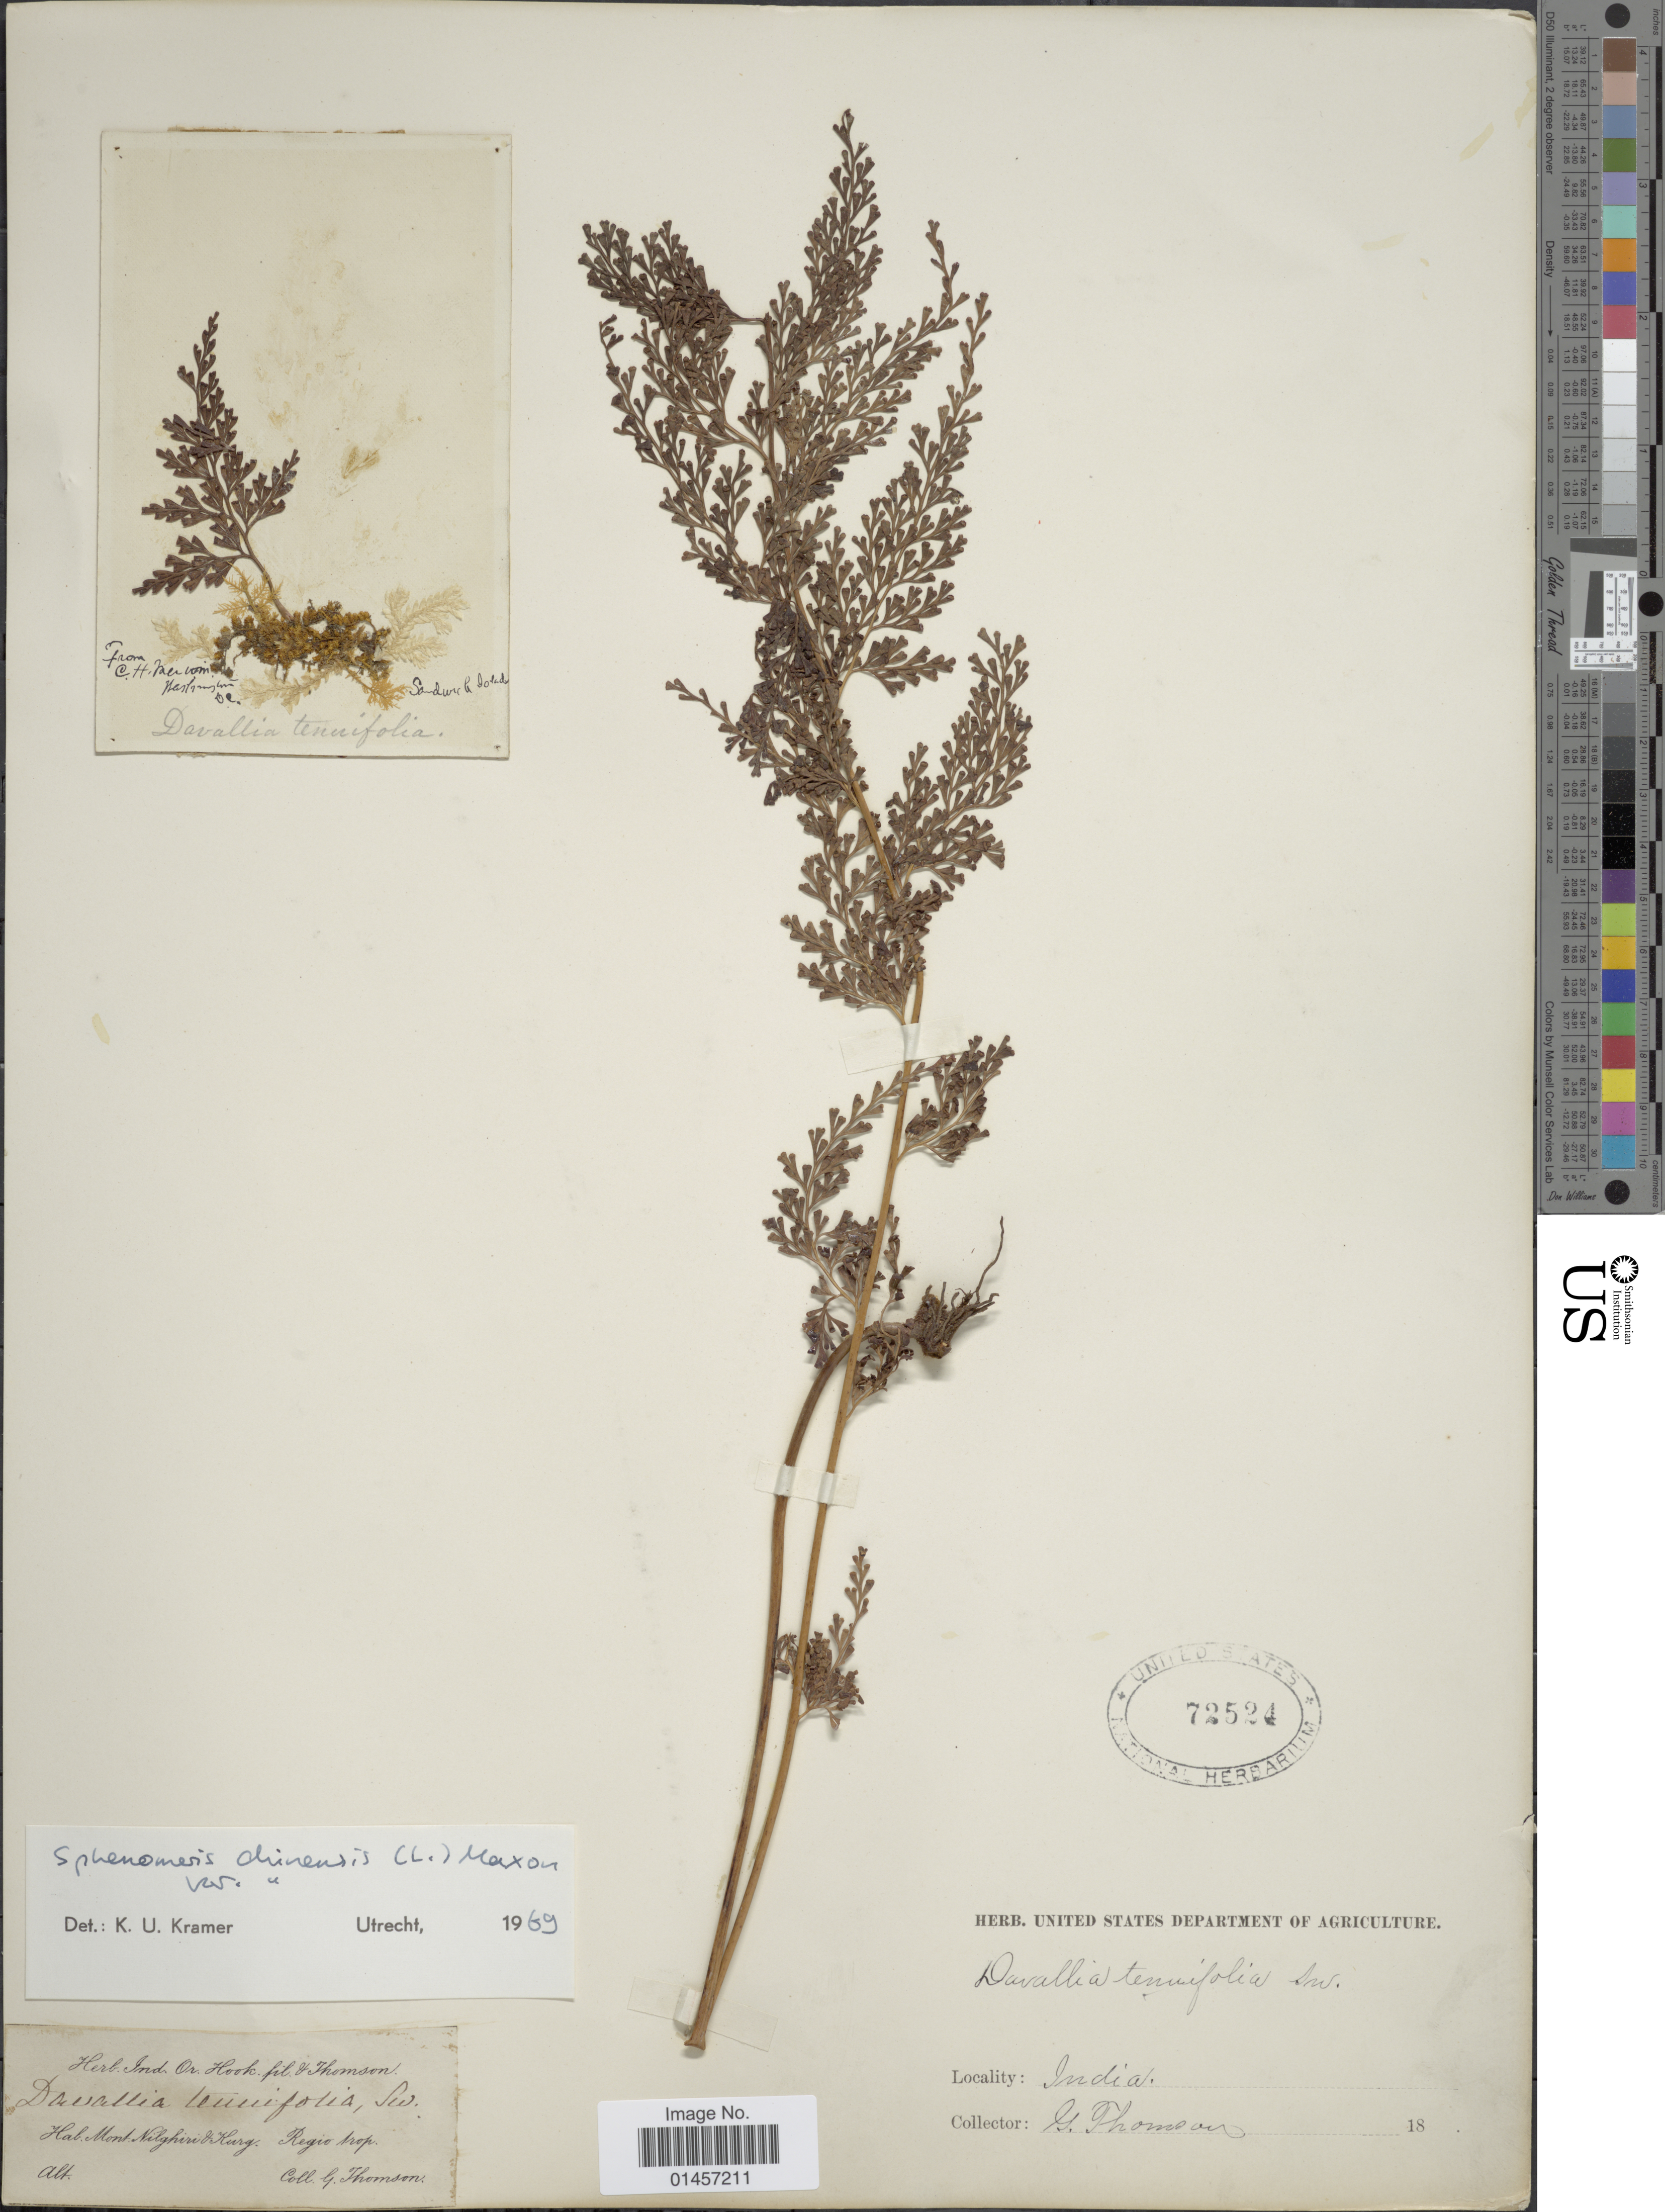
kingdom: Plantae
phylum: Tracheophyta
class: Polypodiopsida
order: Polypodiales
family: Lindsaeaceae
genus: Sphenomeris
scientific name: Sphenomeris chinensis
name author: (L.) Maxon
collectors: G. Thomson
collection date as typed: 18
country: India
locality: Hab. Mont. Nilghiri & Kurg. Regio trop.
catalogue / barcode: US 72524